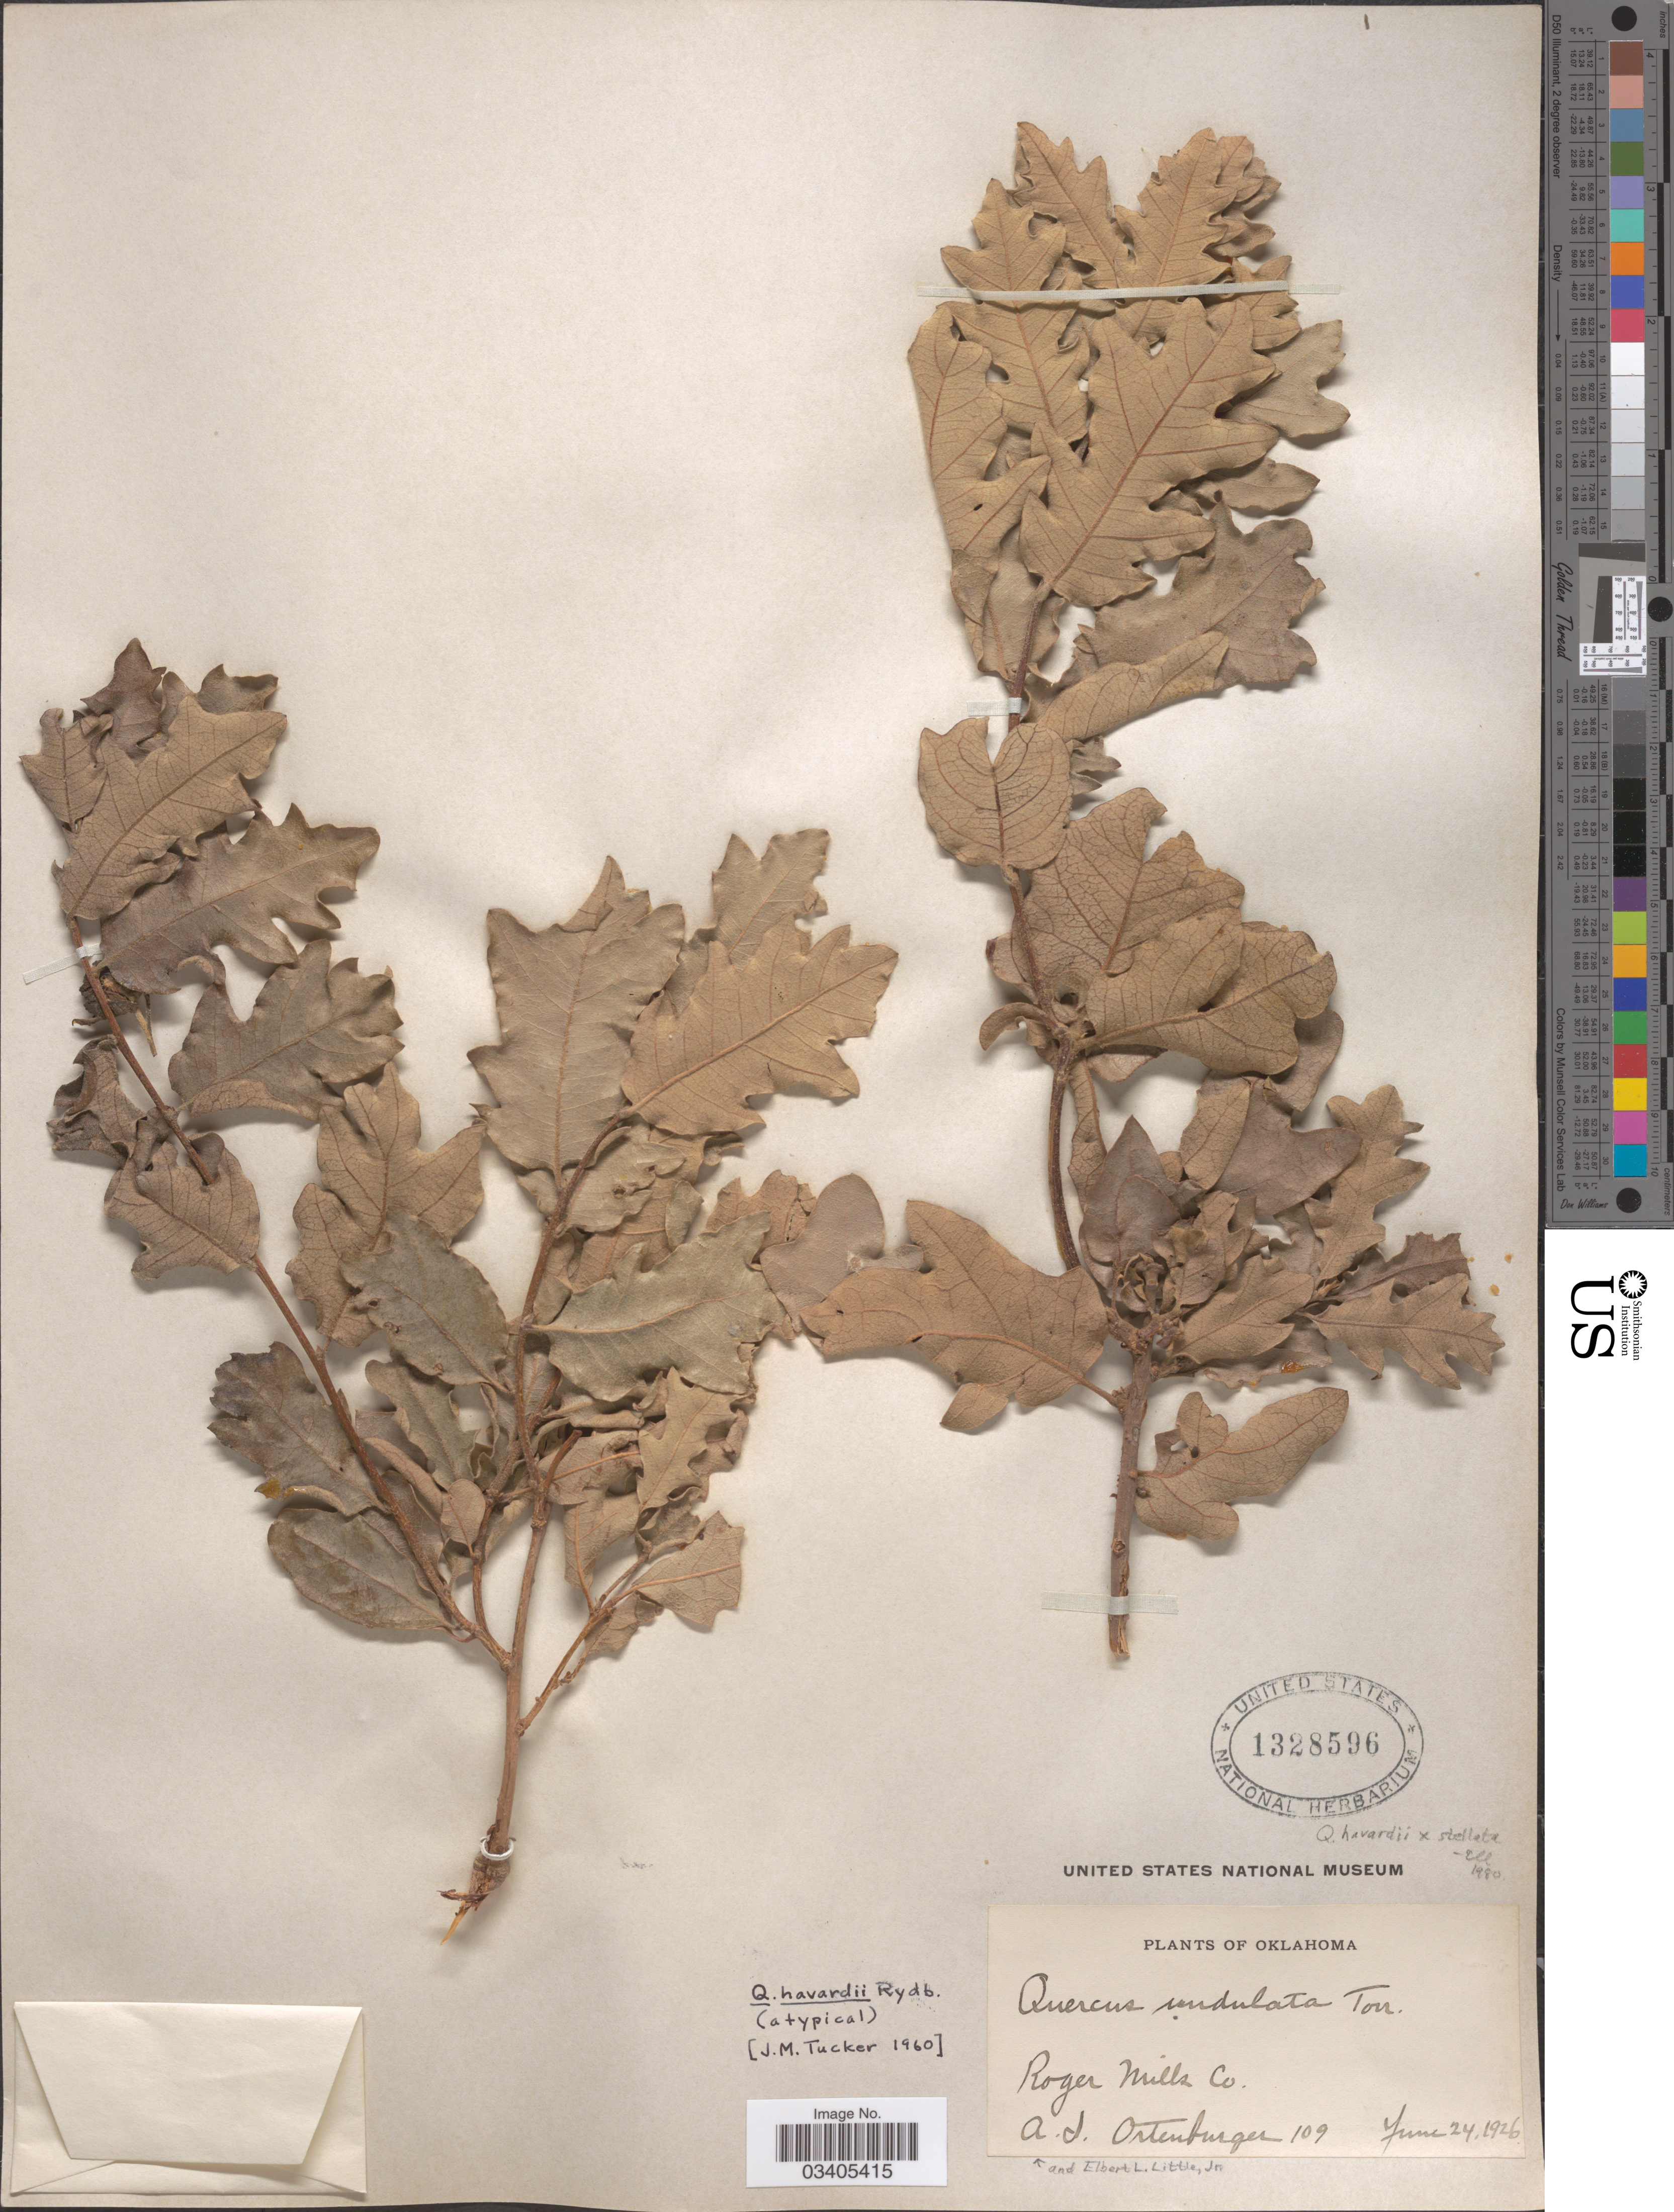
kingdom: Plantae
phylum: Tracheophyta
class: Magnoliopsida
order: Fagales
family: Fagaceae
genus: Quercus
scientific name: Quercus havardii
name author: Rydb.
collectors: A. Ortenburger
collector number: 109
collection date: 1926-06-24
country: United States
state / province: Oklahoma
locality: Roger Mills Co.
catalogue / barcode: US 1328596